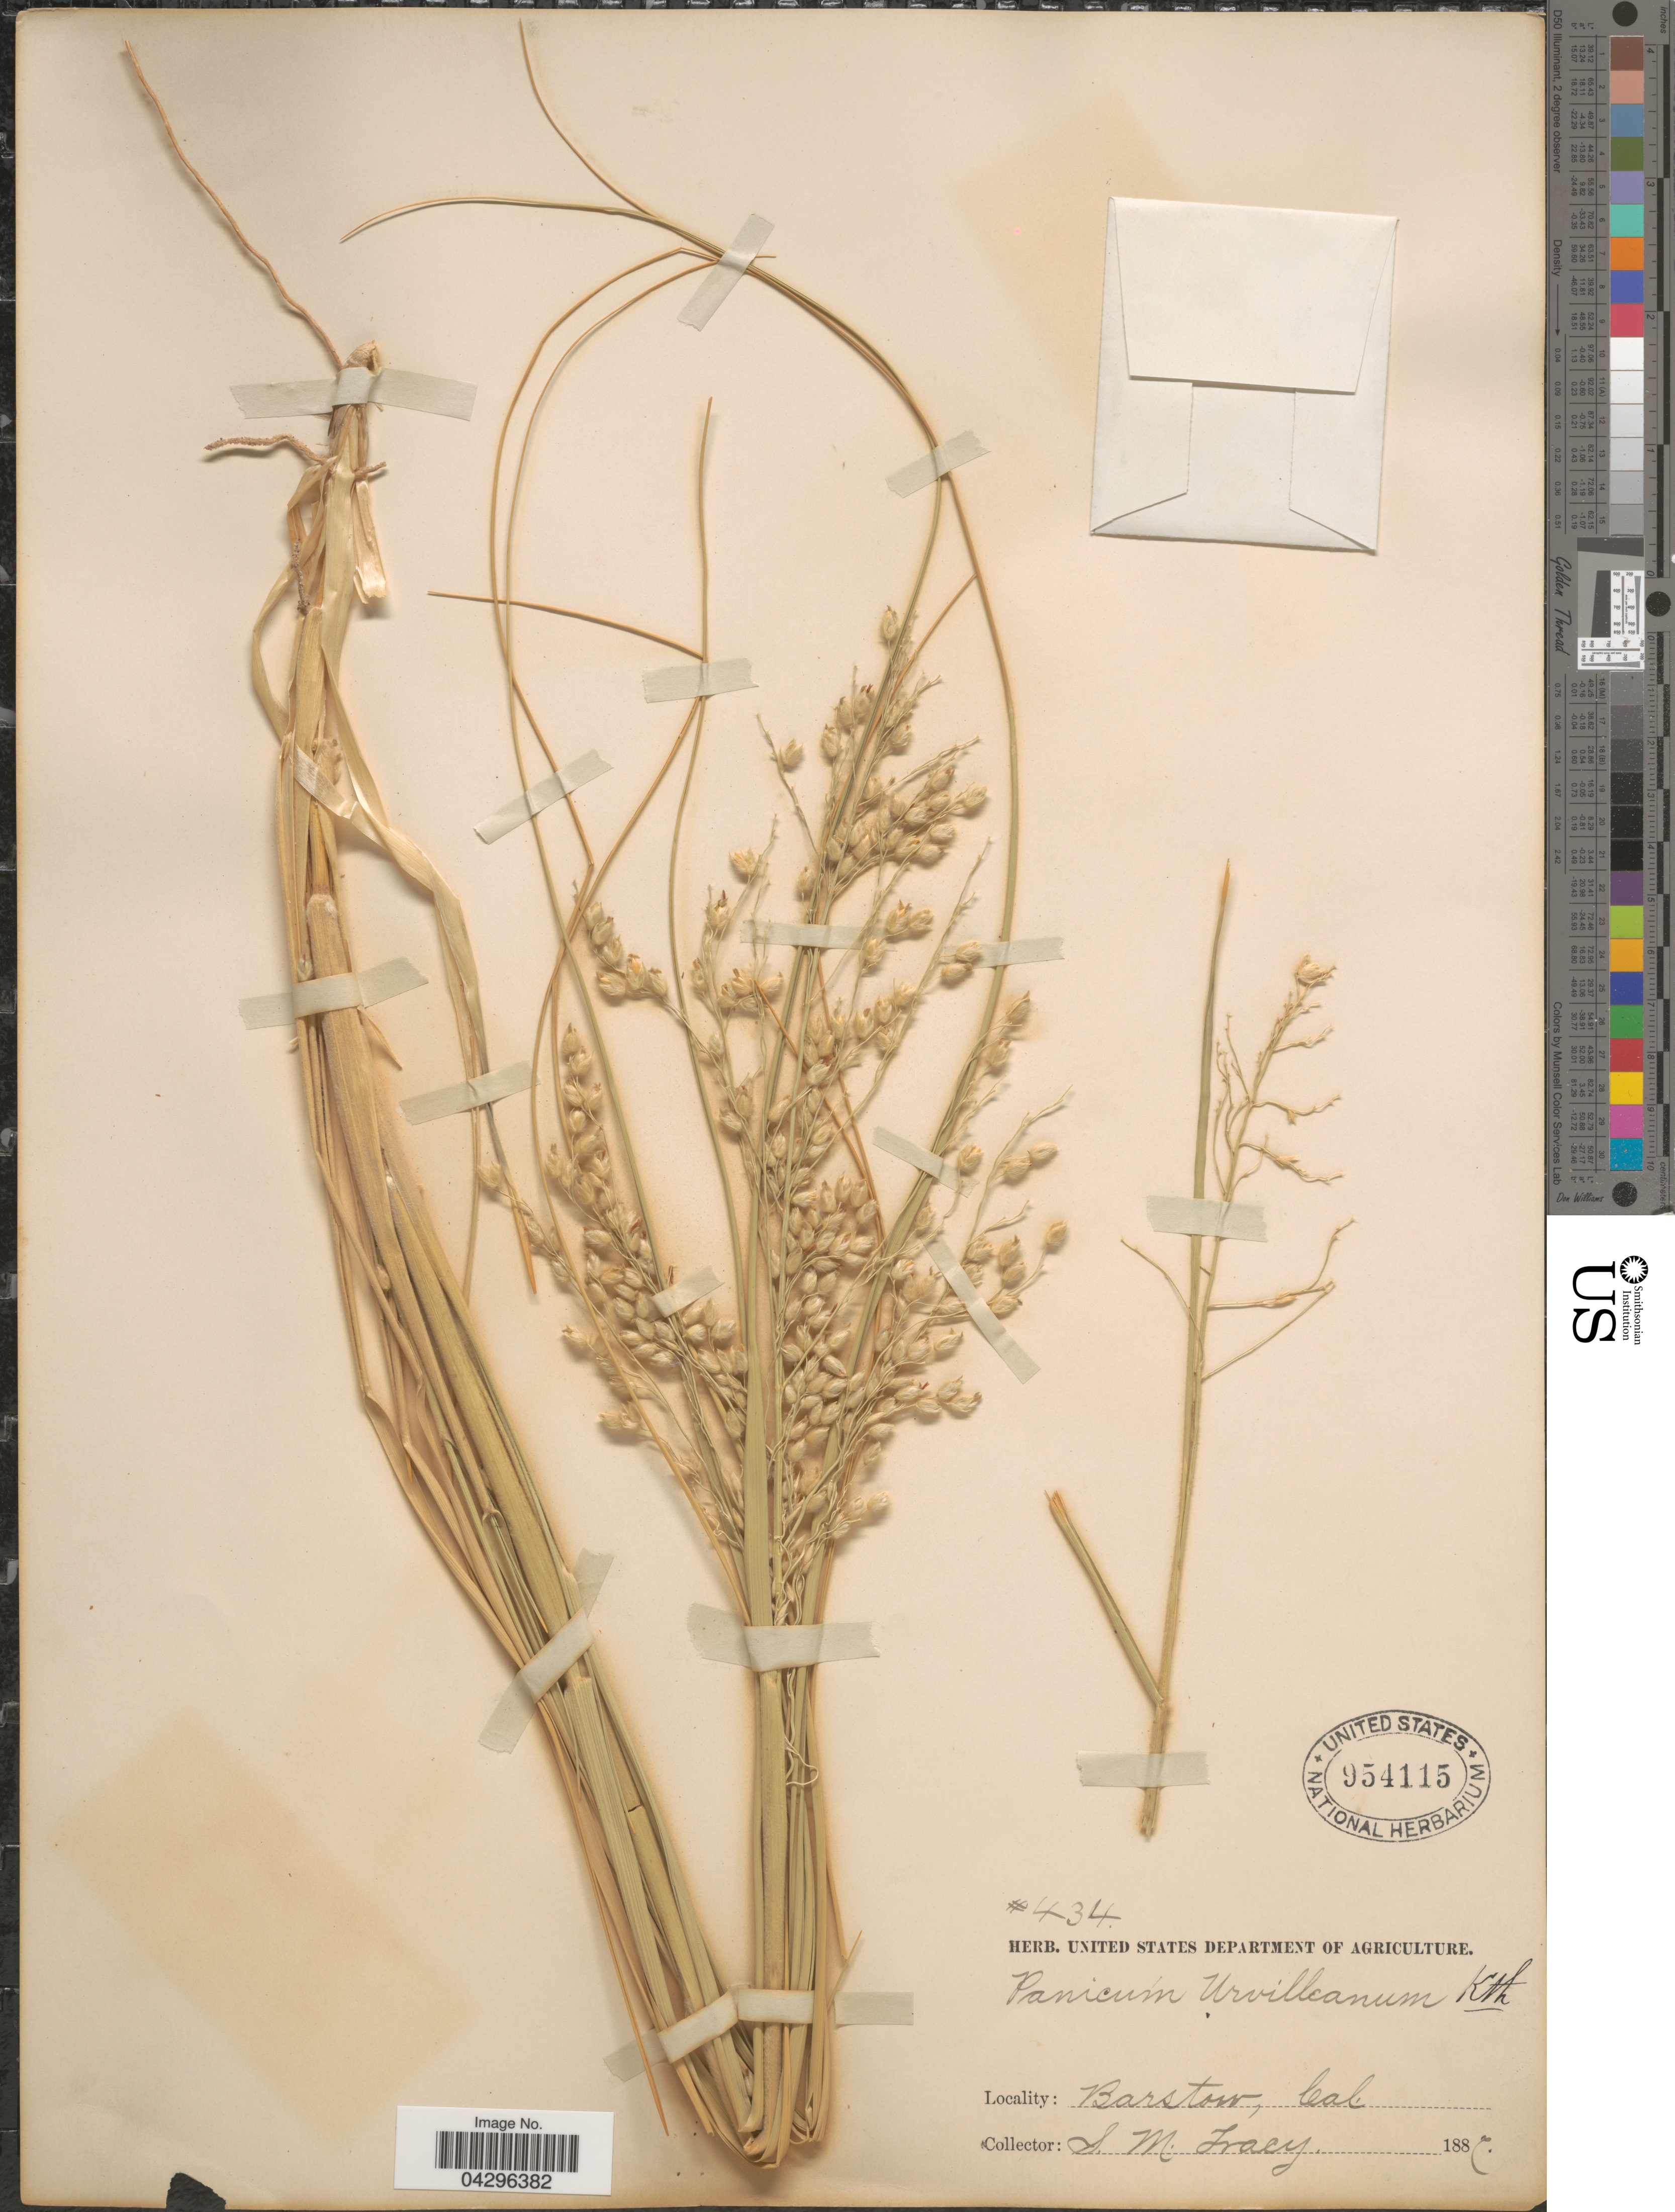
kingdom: Plantae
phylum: Tracheophyta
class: Liliopsida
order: Poales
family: Poaceae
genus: Panicum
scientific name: Panicum urvilleanum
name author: Kunth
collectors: S. M. Tracy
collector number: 434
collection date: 1882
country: United States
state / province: California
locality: Barstow.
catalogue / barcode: US 954115